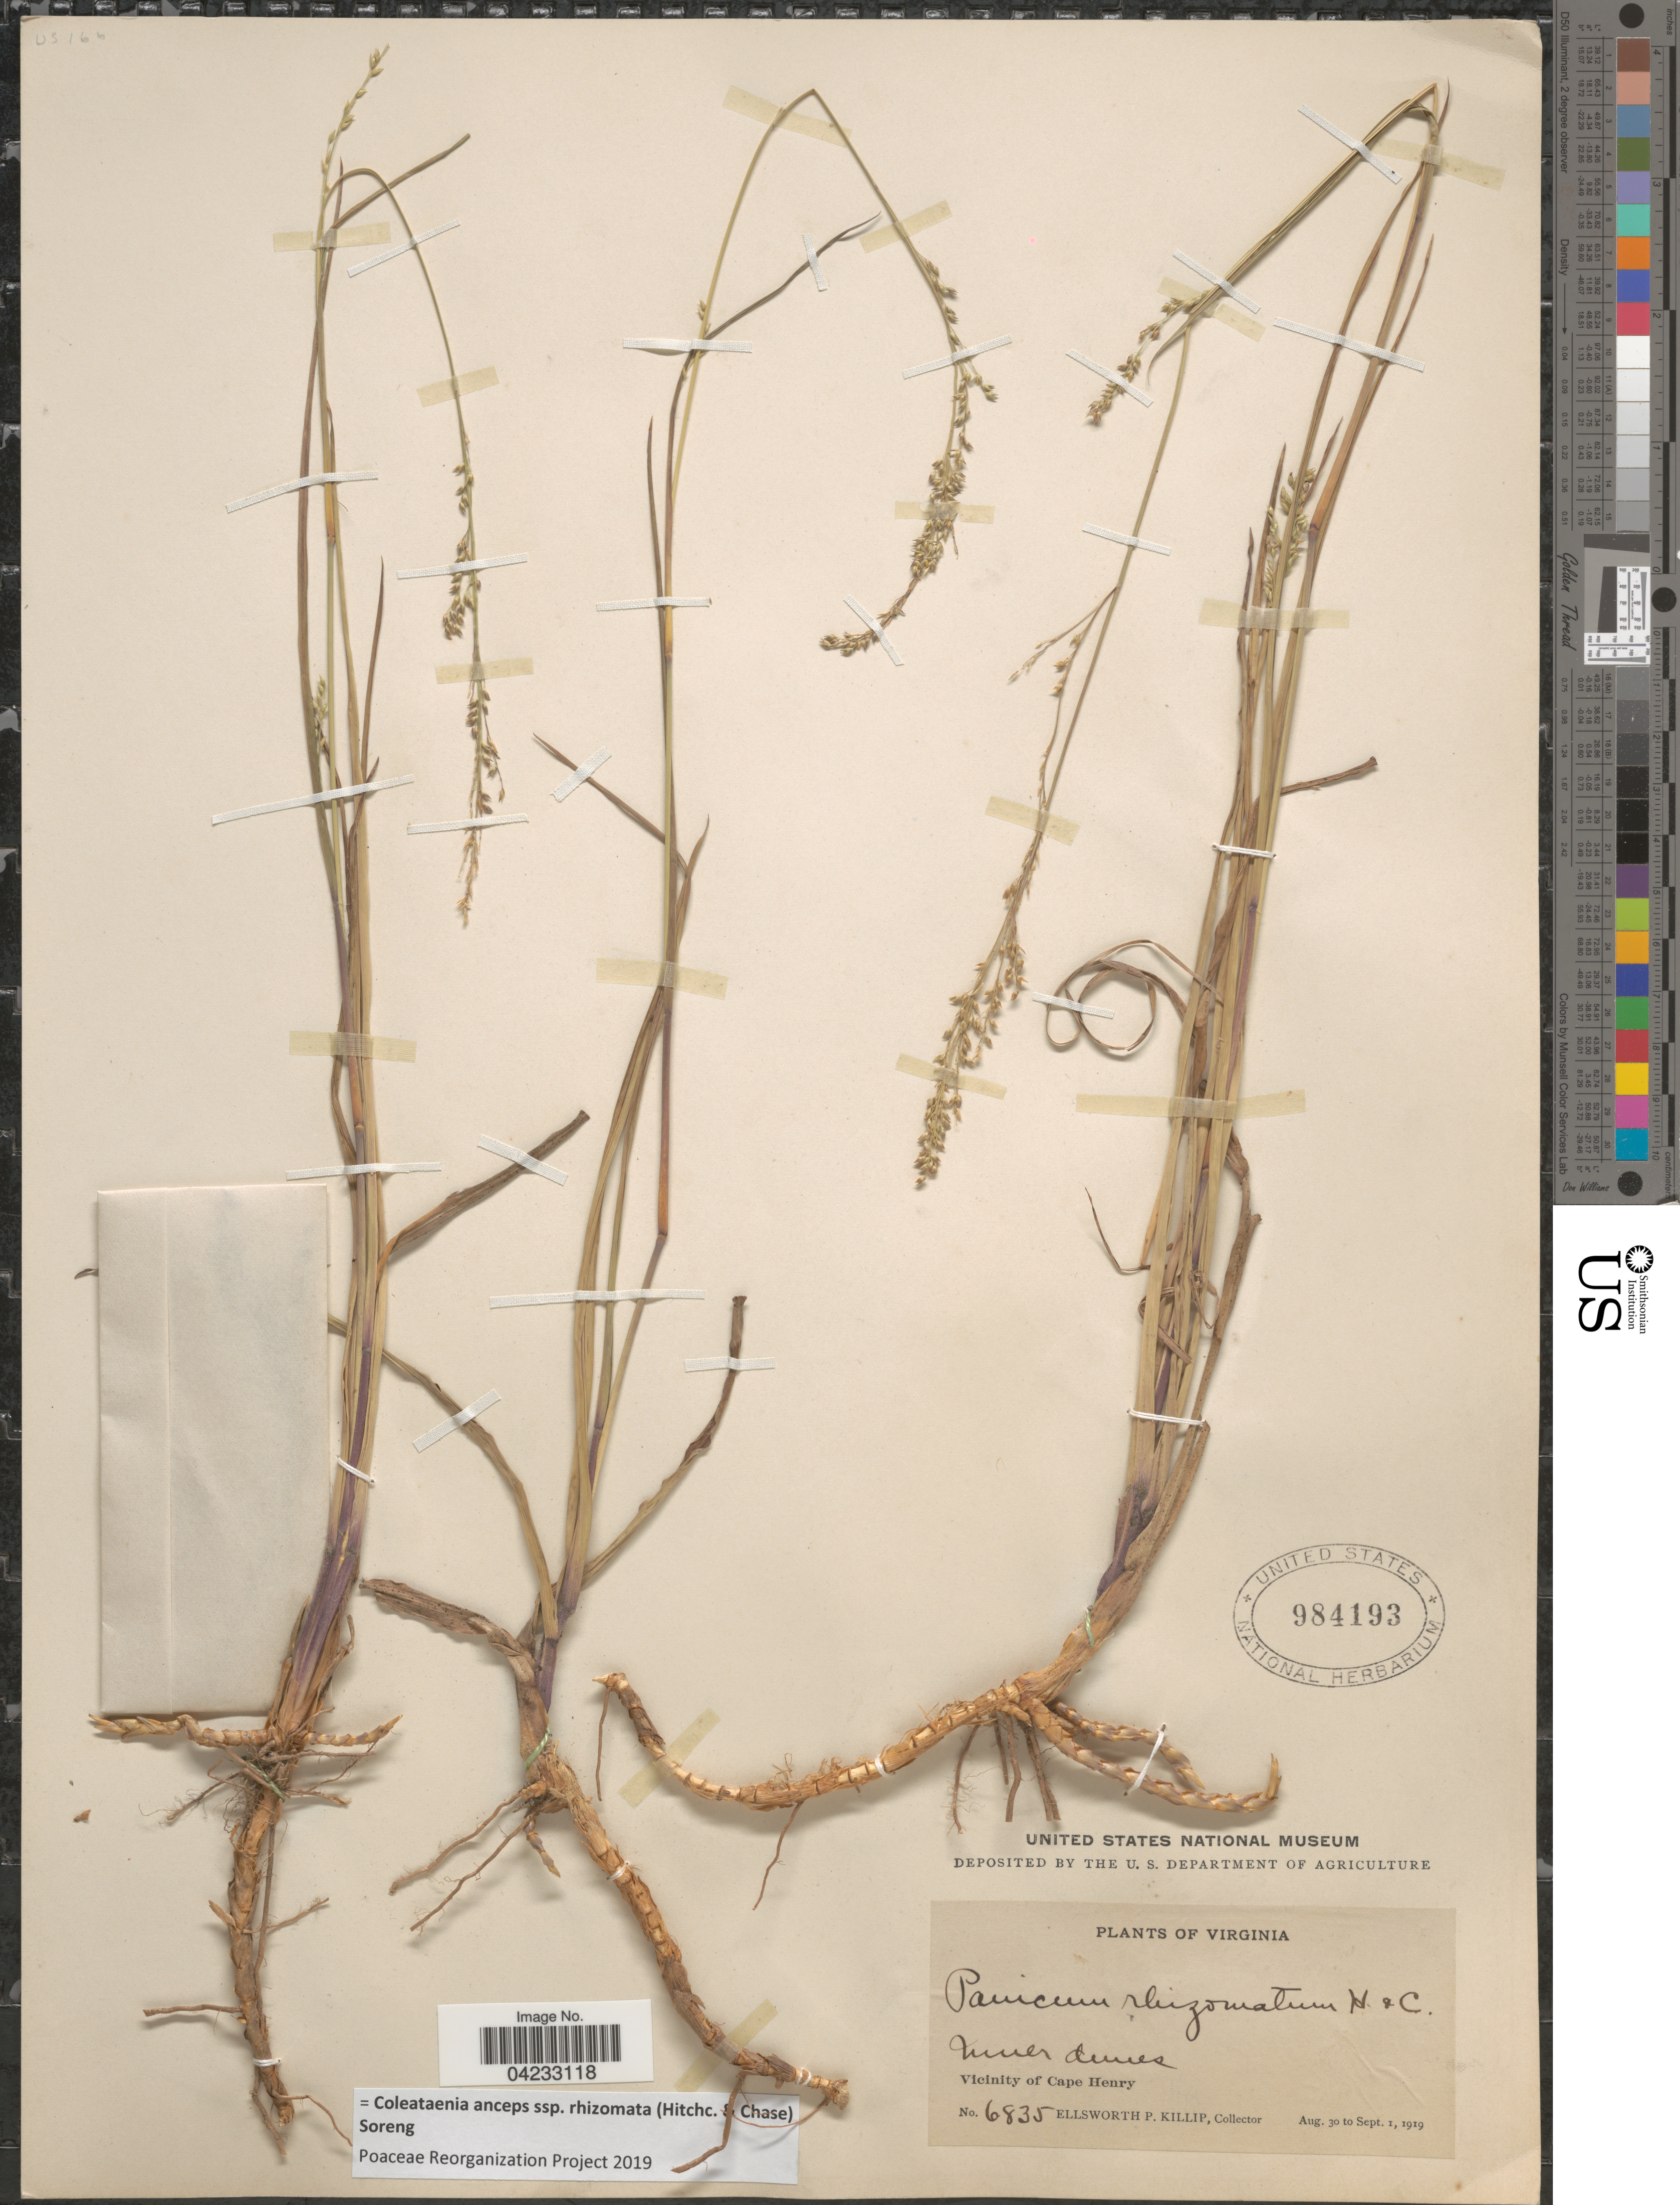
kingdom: Plantae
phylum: Tracheophyta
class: Liliopsida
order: Poales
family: Poaceae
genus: Coleataenia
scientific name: Coleataenia anceps subsp. rhizomata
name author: (Hitchc. & Chase) Soreng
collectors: E. P. Killip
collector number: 6835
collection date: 1919-08-30/1919-09-01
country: United States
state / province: Virginia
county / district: City of Virginia Beach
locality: Vicinity of Cape Henry.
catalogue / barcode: US 984193